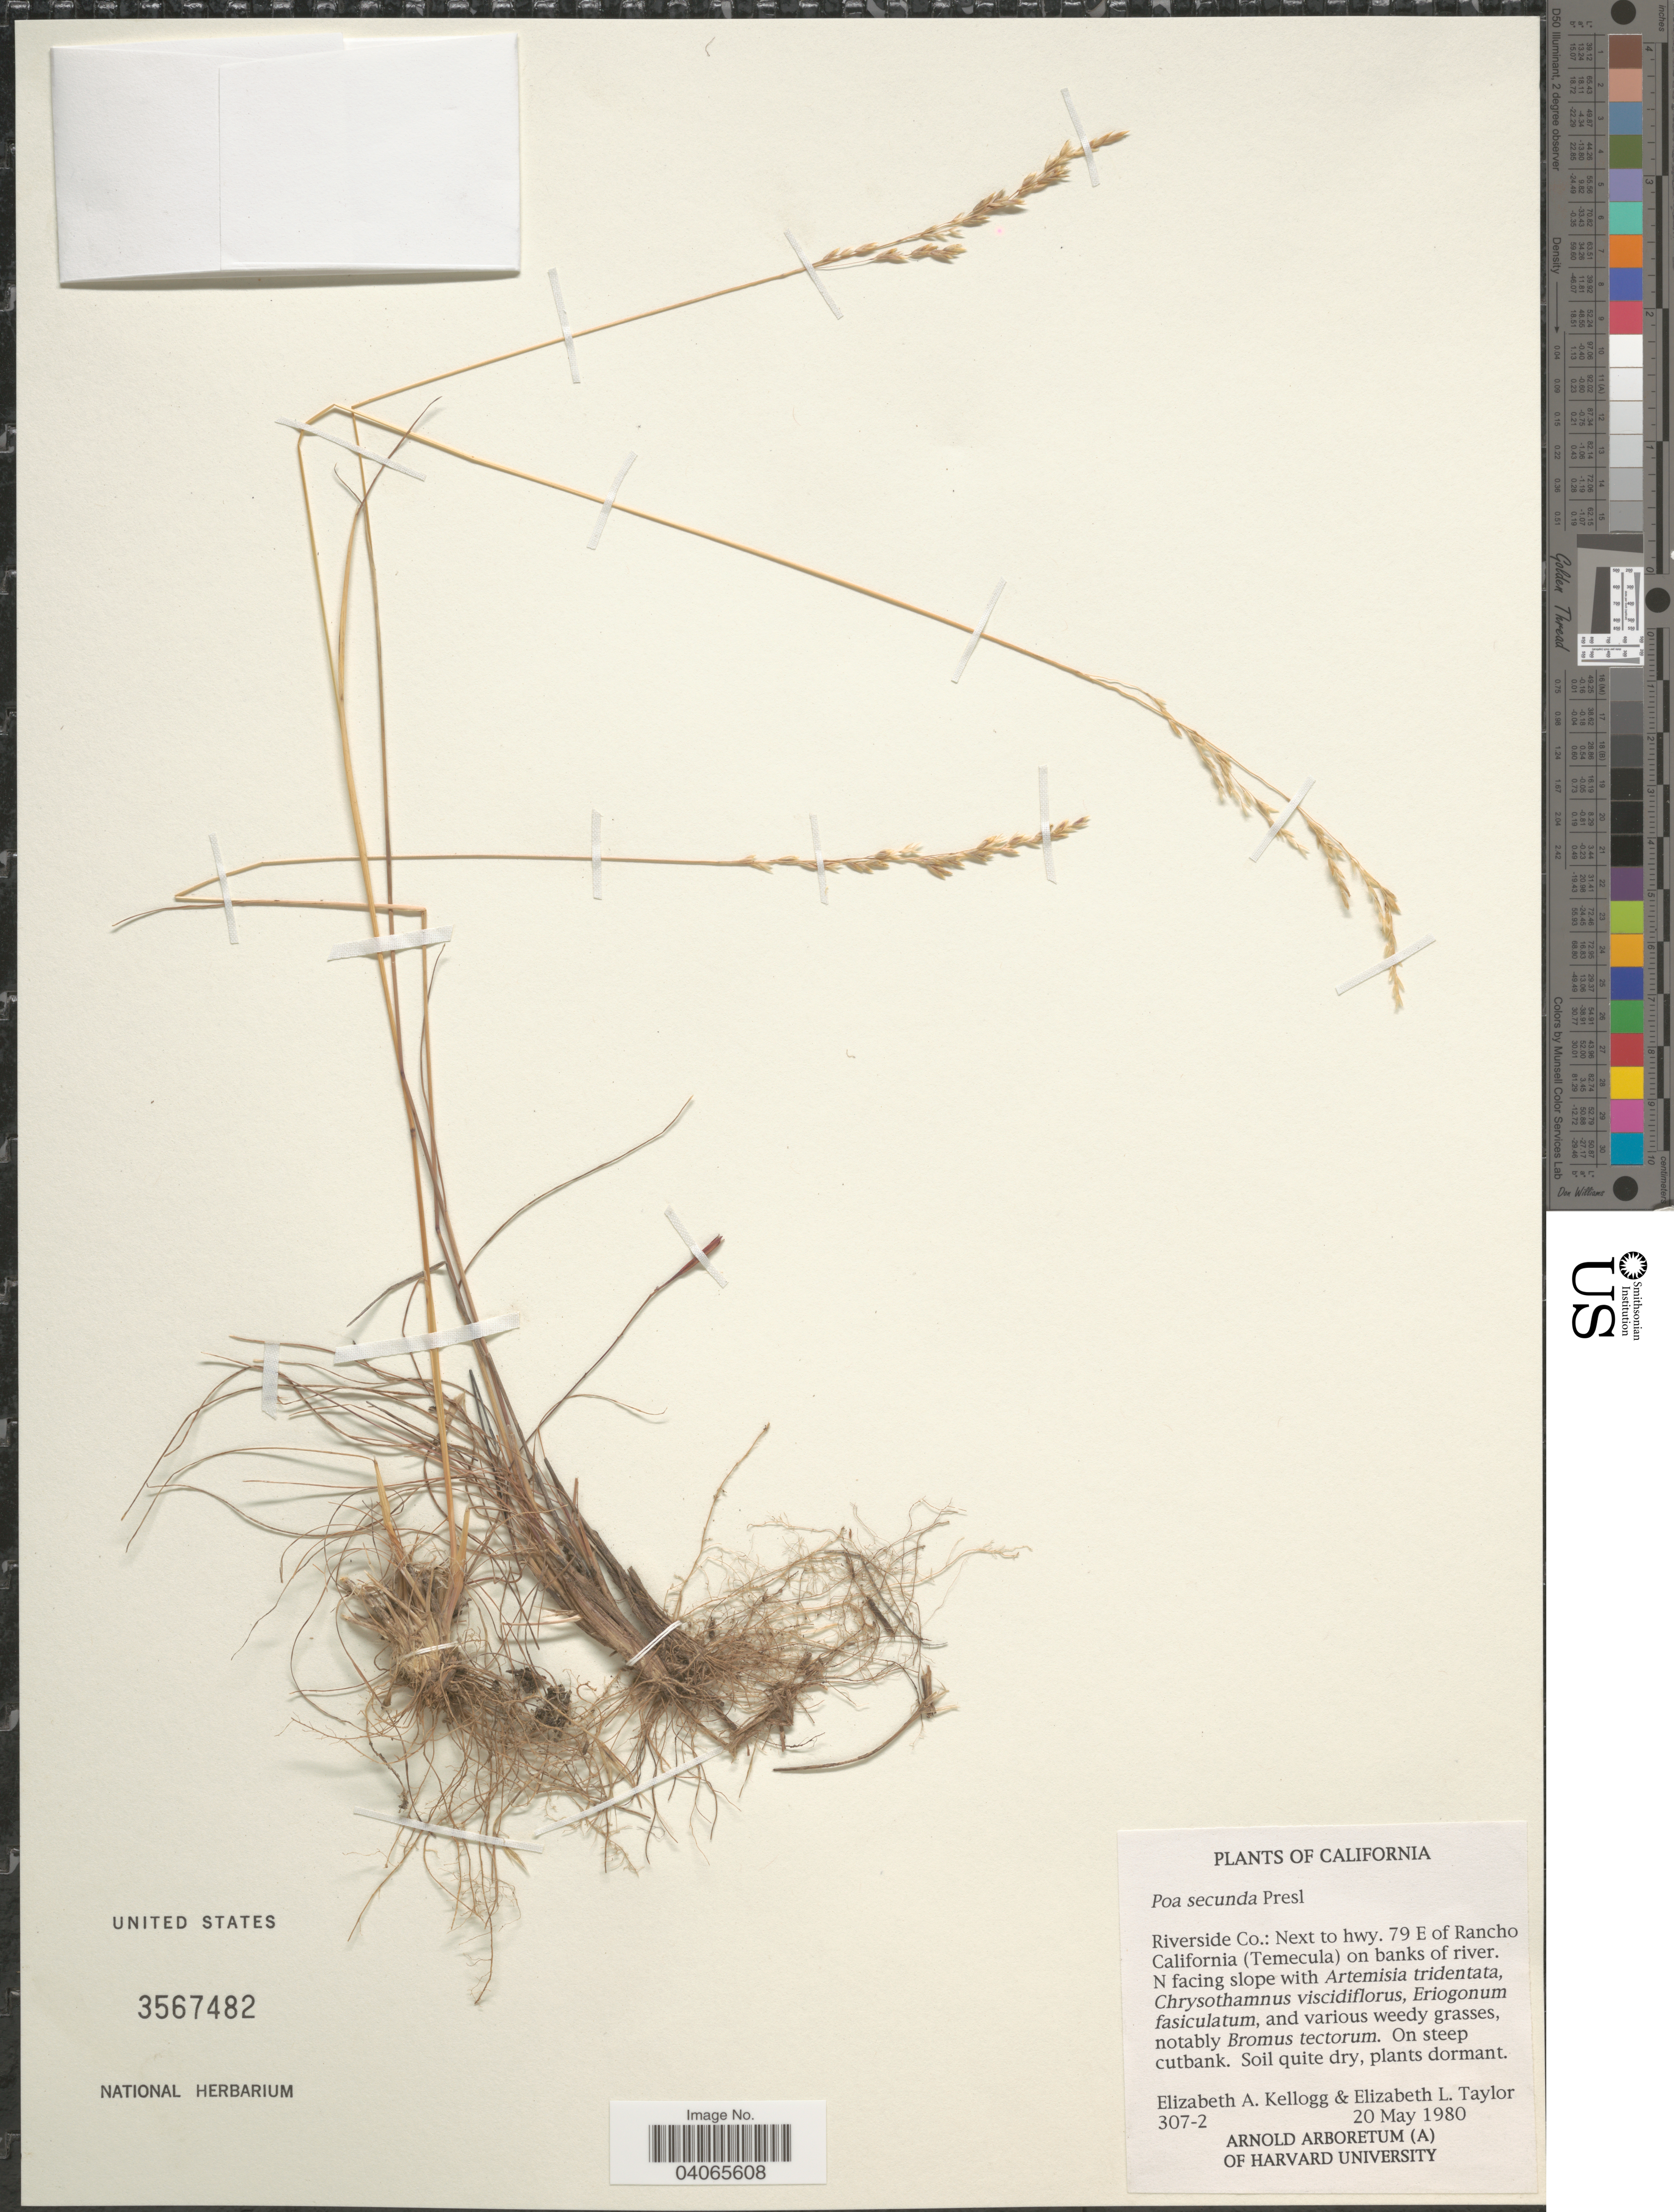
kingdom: Plantae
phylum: Tracheophyta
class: Liliopsida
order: Poales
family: Poaceae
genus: Poa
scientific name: Poa secunda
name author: J. Presl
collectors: E. A. Kellogg & E. L. Taylor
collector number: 307-2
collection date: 1980-05-20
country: United States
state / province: California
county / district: Riverside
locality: Riverside Co.: Next to hwy. 79 E of Rancho California (Temecula) on banks of river. N facing slope.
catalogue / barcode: US 3567482